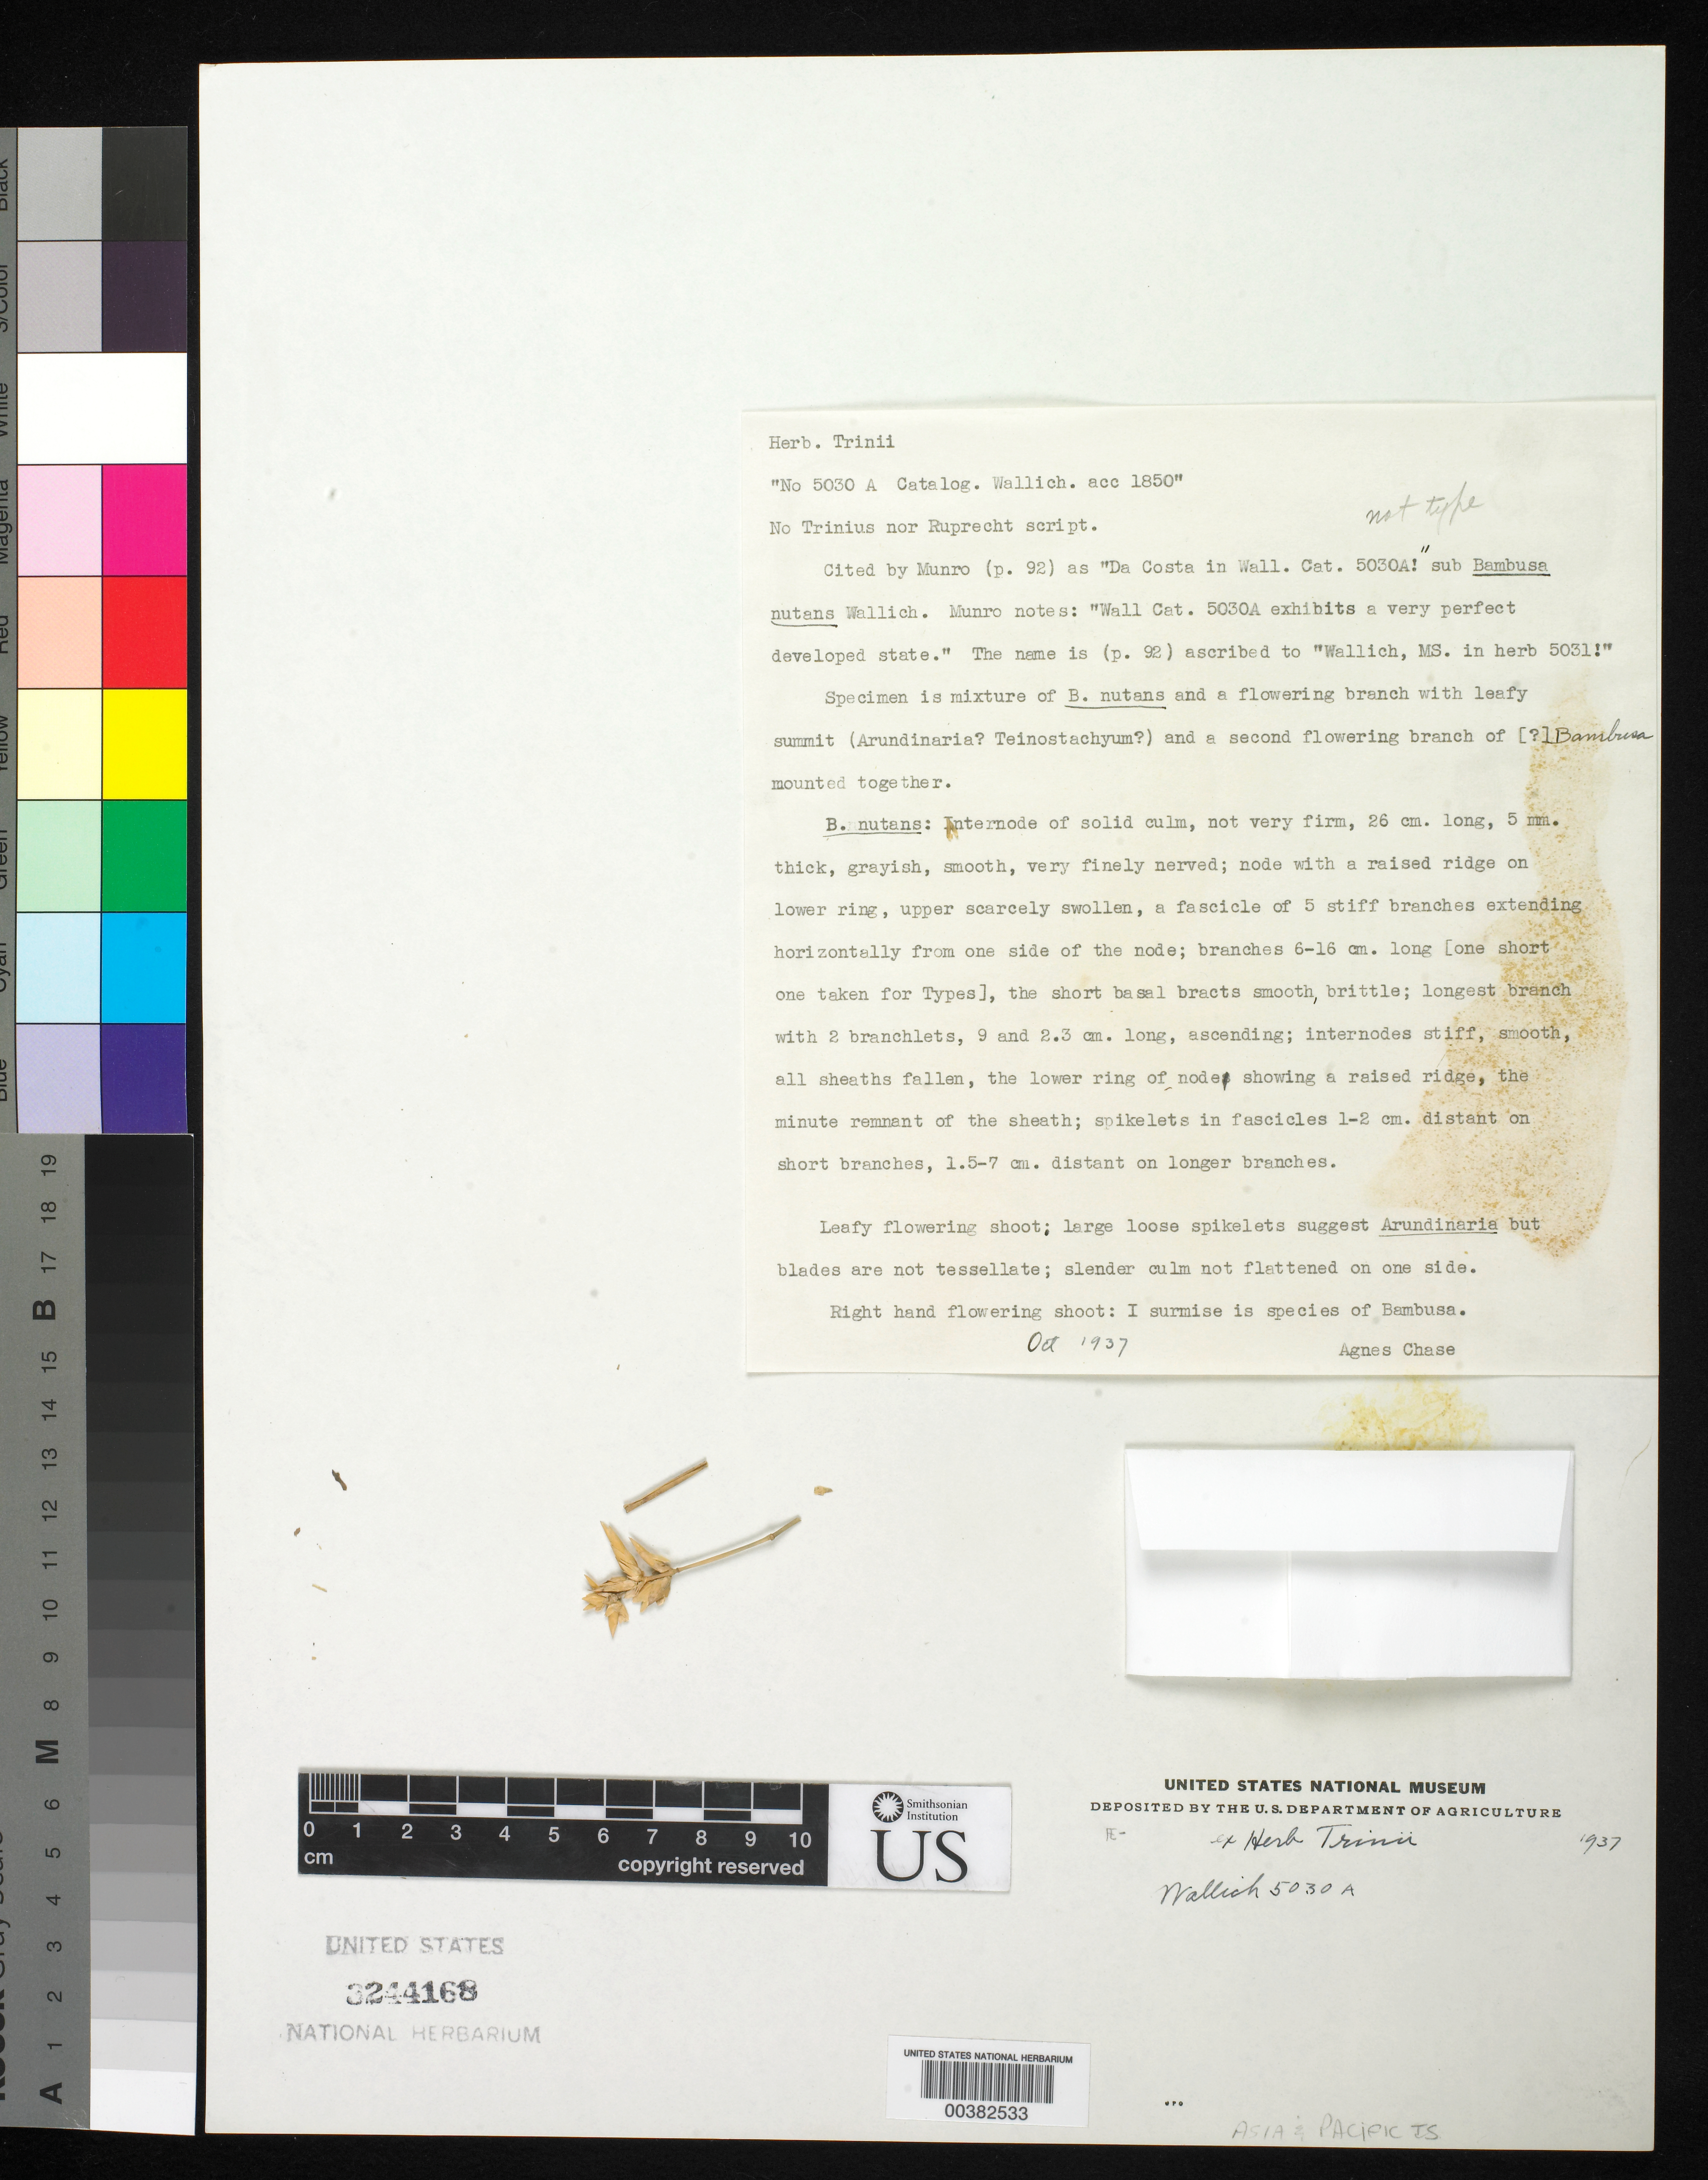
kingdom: Plantae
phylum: Tracheophyta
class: Liliopsida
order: Poales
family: Poaceae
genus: Bambusa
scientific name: Bambusa nutans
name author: Wall. ex Munro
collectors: N. Wallich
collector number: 5030a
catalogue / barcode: US 3244168